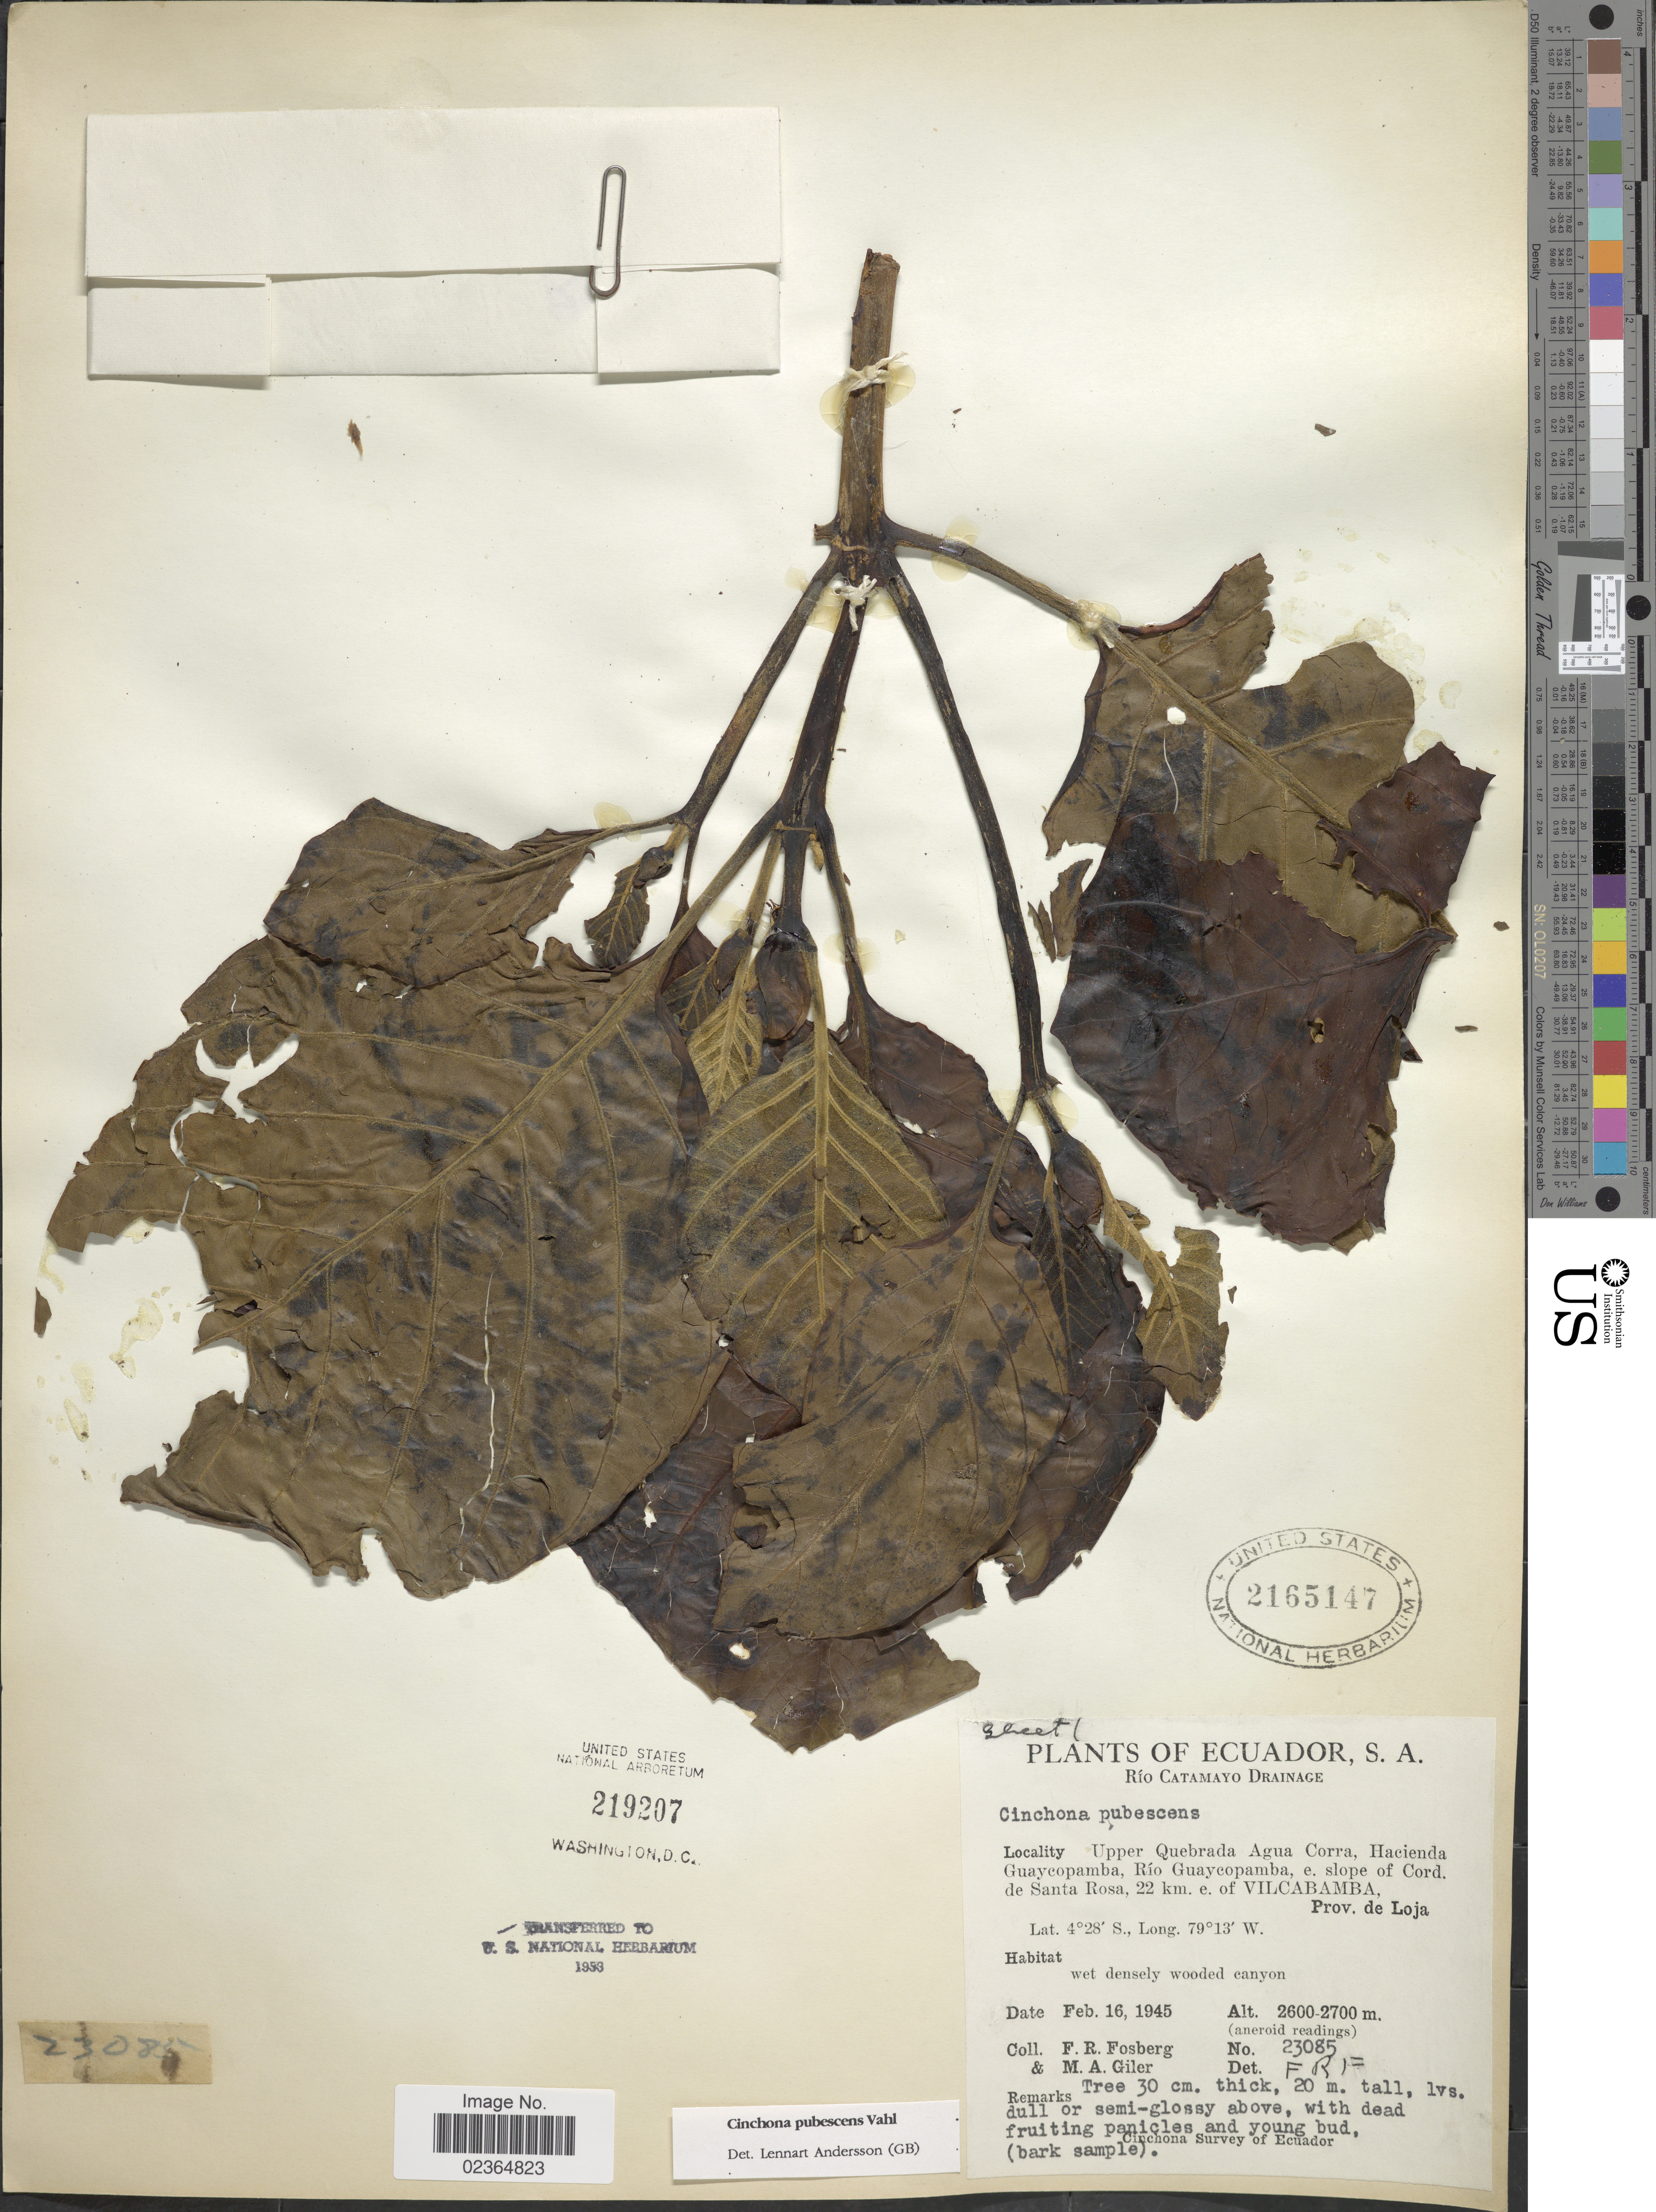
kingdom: Plantae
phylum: Tracheophyta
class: Magnoliopsida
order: Gentianales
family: Rubiaceae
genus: Cinchona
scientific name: Cinchona pubescens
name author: Vahl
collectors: F. R. Fosberg & M. Giler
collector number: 23085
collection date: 1945-02-16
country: Ecuador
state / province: Loja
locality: Río Catamayo Province. Upper Quebrada Agua Corra, Hacienda Guaycopamba, Río Guaycopamba, e. slope of Cord. de Santa Rosa, 22 km. e. of Vilcabamba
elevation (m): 2600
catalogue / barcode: US 2165147